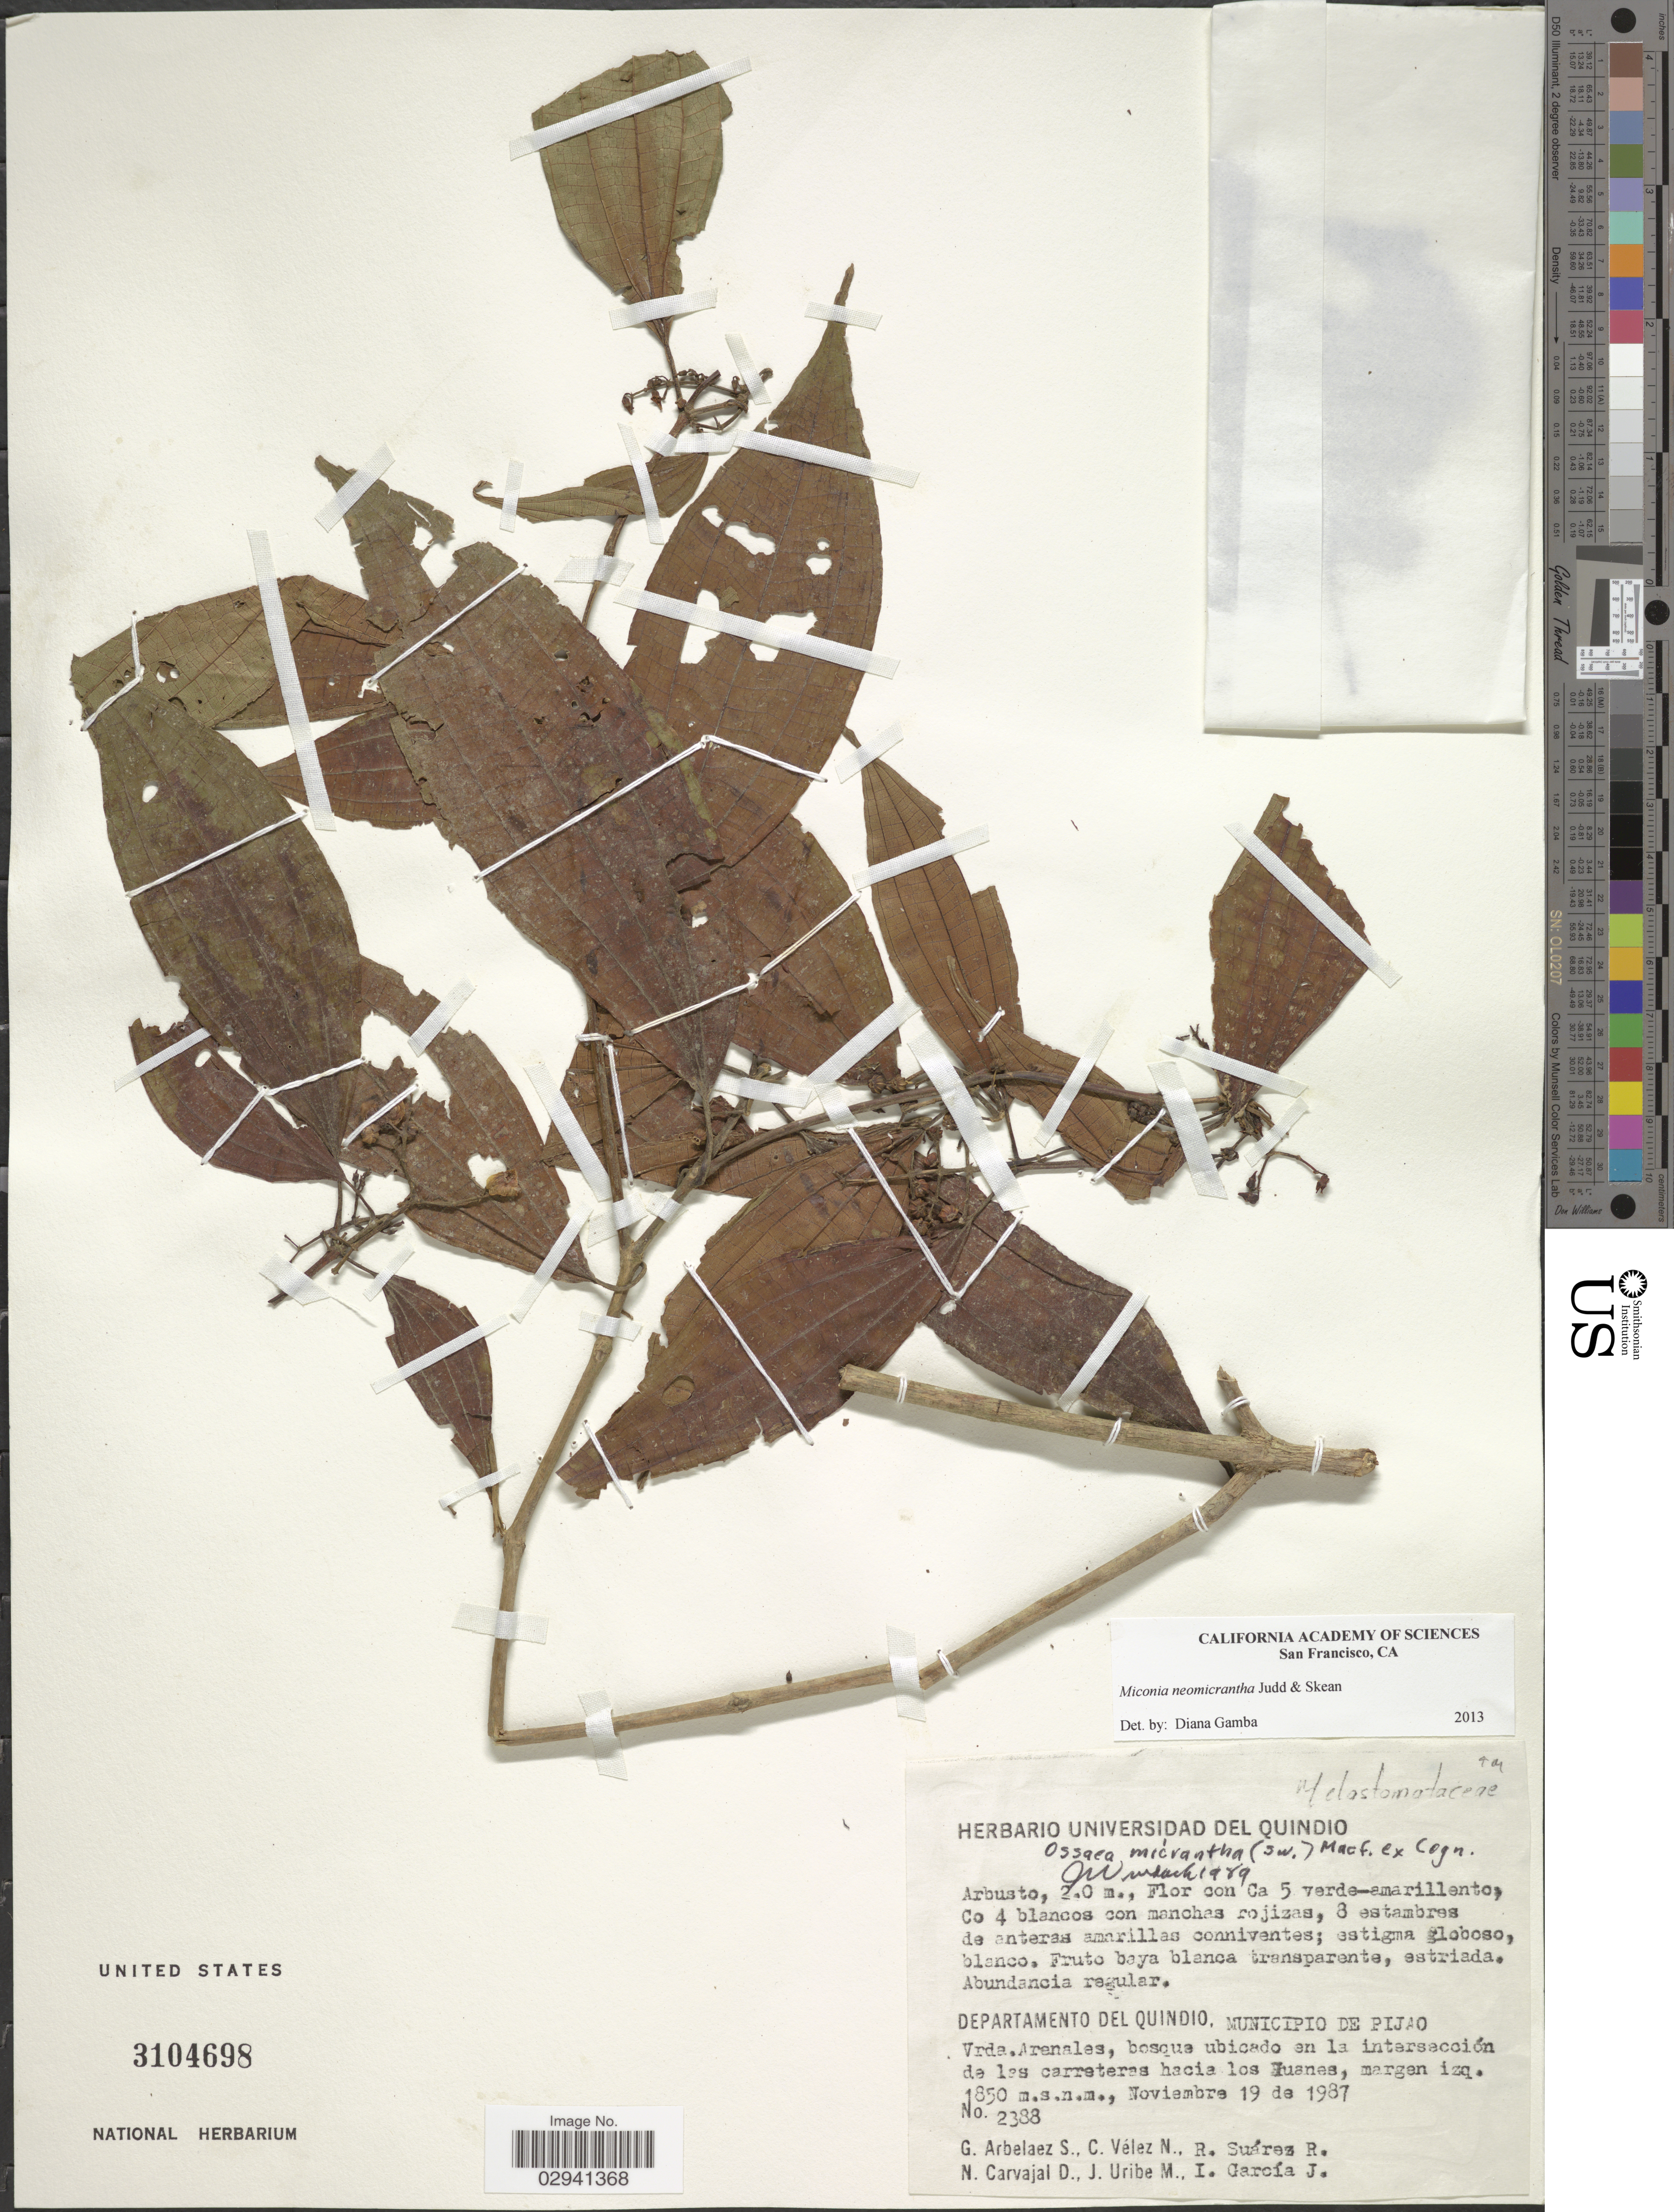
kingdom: Plantae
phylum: Tracheophyta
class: Magnoliopsida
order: Myrtales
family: Melastomataceae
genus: Miconia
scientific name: Miconia neomicrantha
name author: Judd & Skean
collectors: G. Arbelaez S., C. Vélez N., R. Suarez-R., N. Carvajal D. & et al.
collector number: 2388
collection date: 1987-11-19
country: Colombia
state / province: Quindío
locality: Departamento del Quindio, Municipio de Pijao Vrda, Arenales, bosque ubicado en la intersección de las carreteras hacia los Huanes, margen izq.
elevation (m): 1850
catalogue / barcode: US 3104698